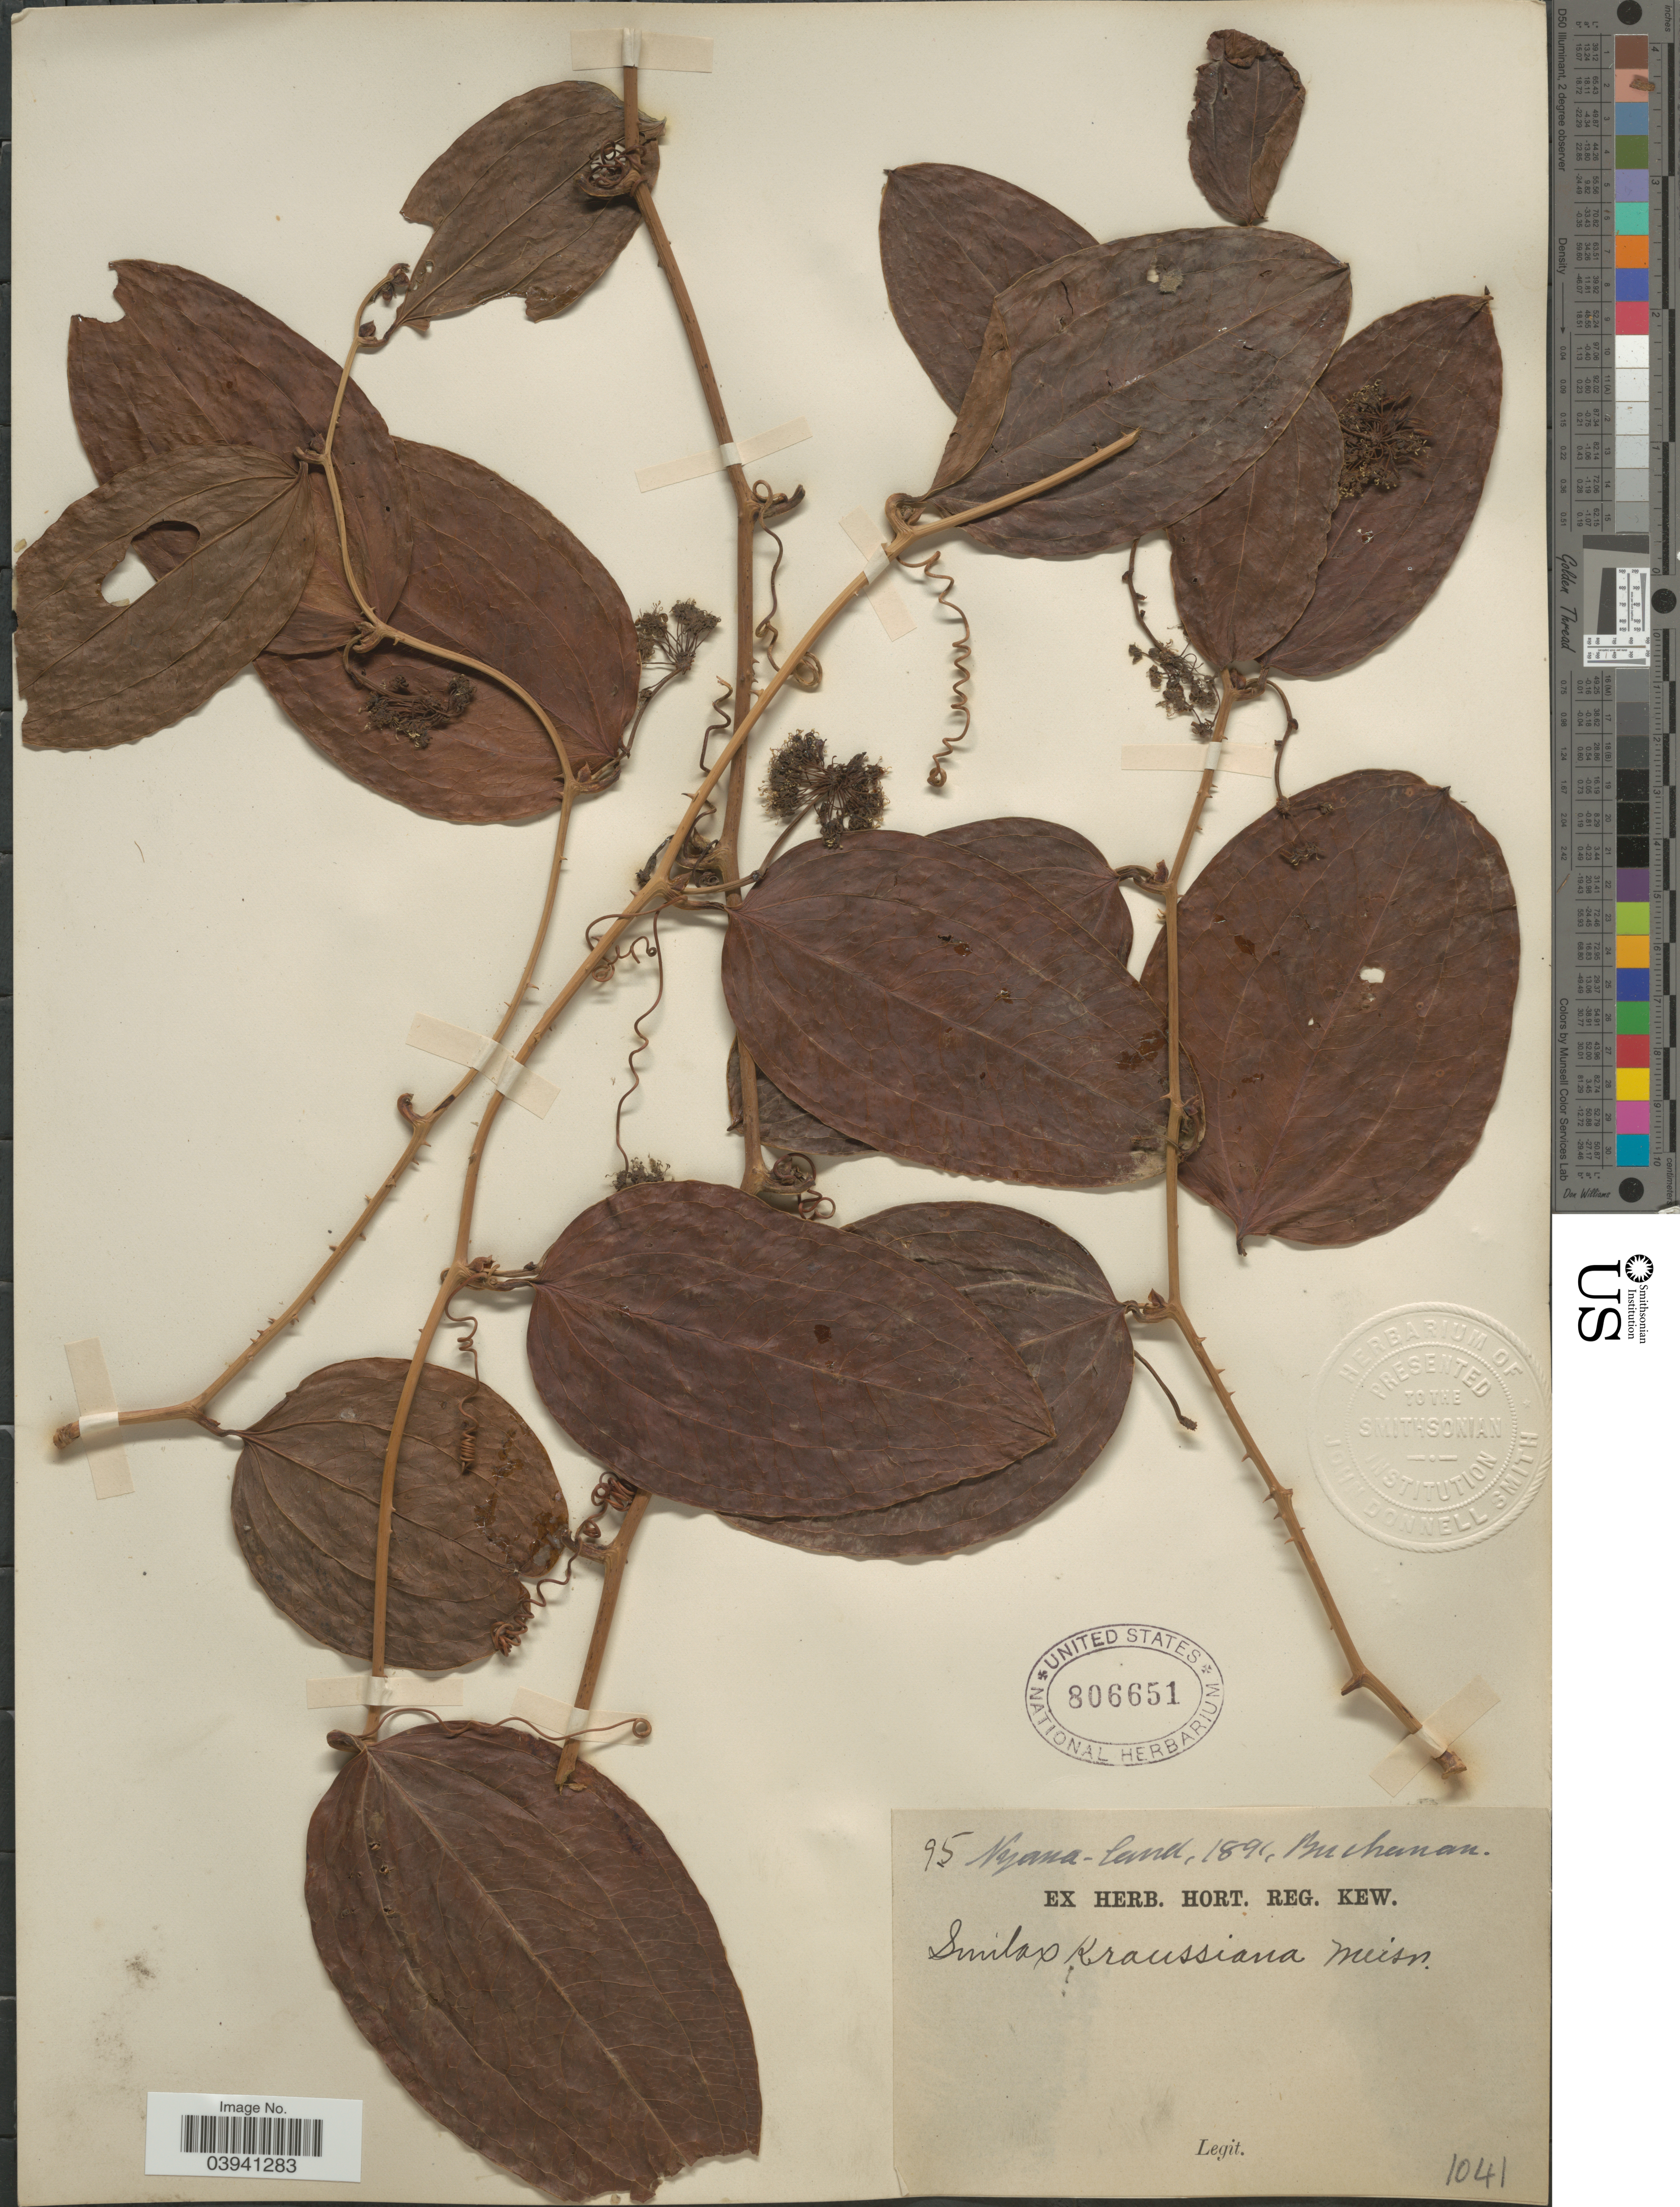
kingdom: Plantae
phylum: Tracheophyta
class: Liliopsida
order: Liliales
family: Smilacaceae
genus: Smilax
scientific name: Smilax kraussiana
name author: Meisn.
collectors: -. Buchanan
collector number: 95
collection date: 1891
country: Malawi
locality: Nyassa-land.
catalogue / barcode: US 806651